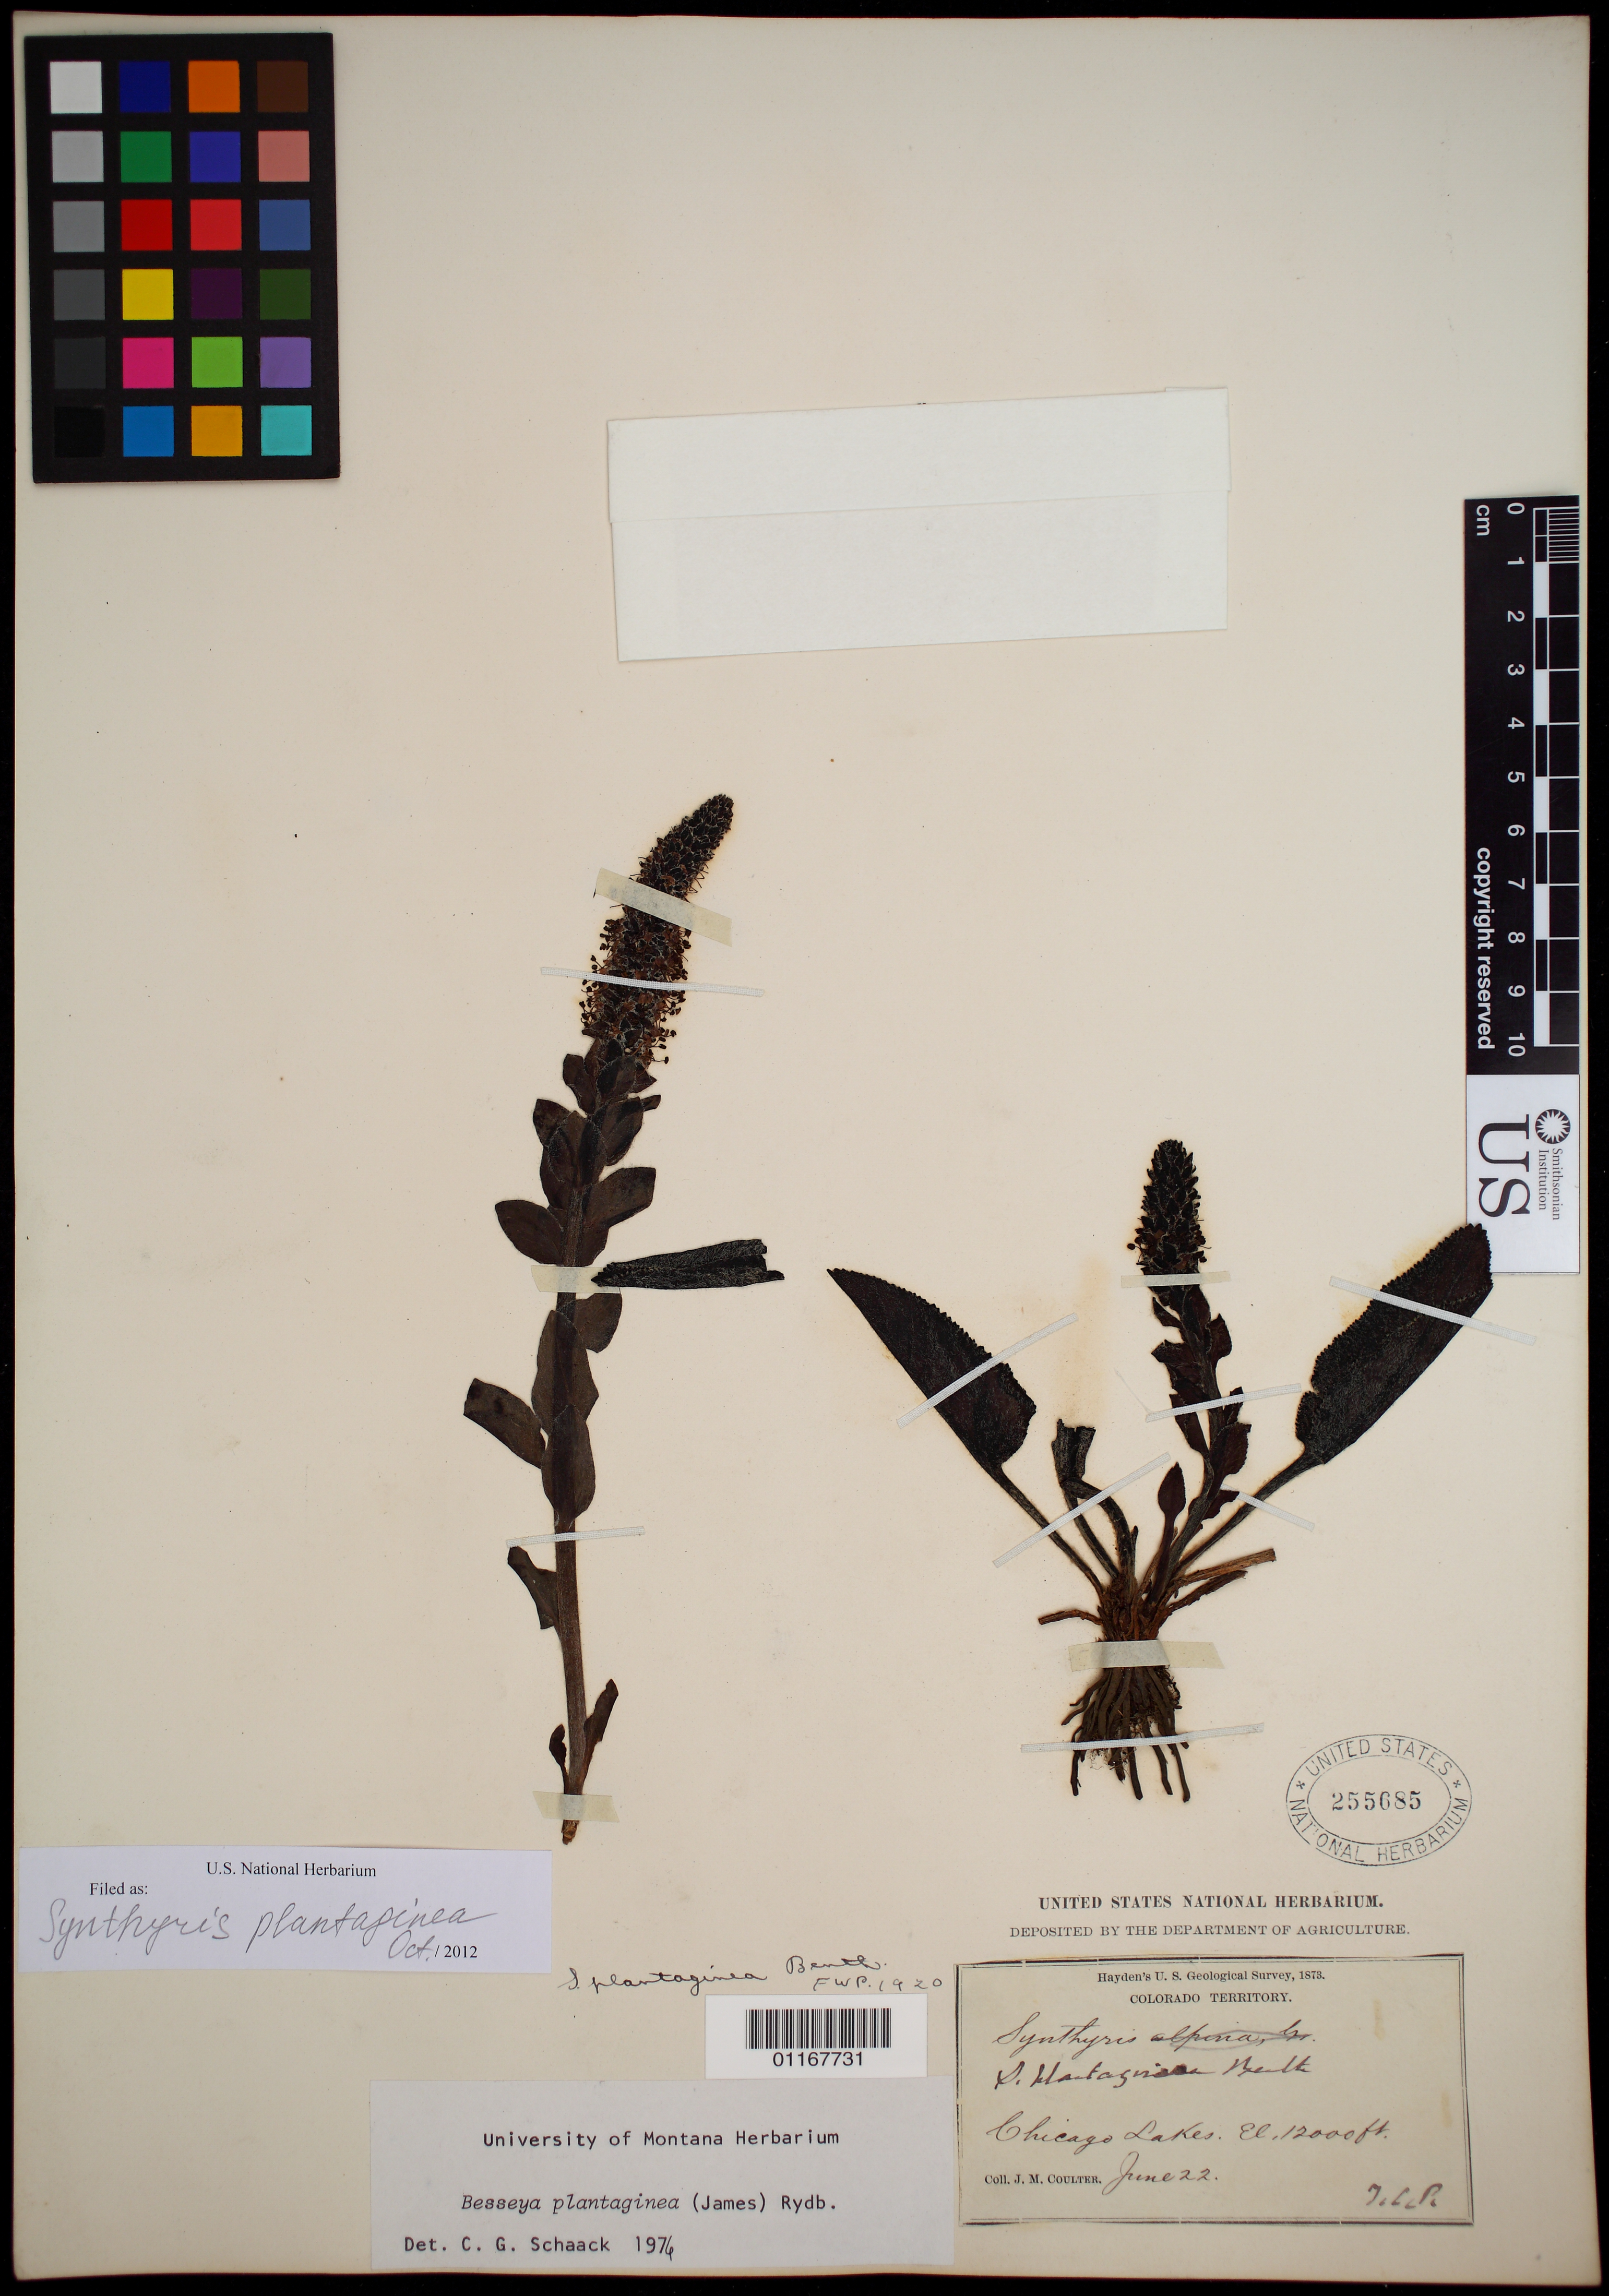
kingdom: Plantae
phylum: Tracheophyta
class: Magnoliopsida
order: Lamiales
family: Plantaginaceae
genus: Synthyris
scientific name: Synthyris plantaginea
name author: (E. James) Benth.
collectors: J. M. Coulter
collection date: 1873-06-22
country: United States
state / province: Colorado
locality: Chicago Lakes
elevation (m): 3658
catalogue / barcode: US 255685